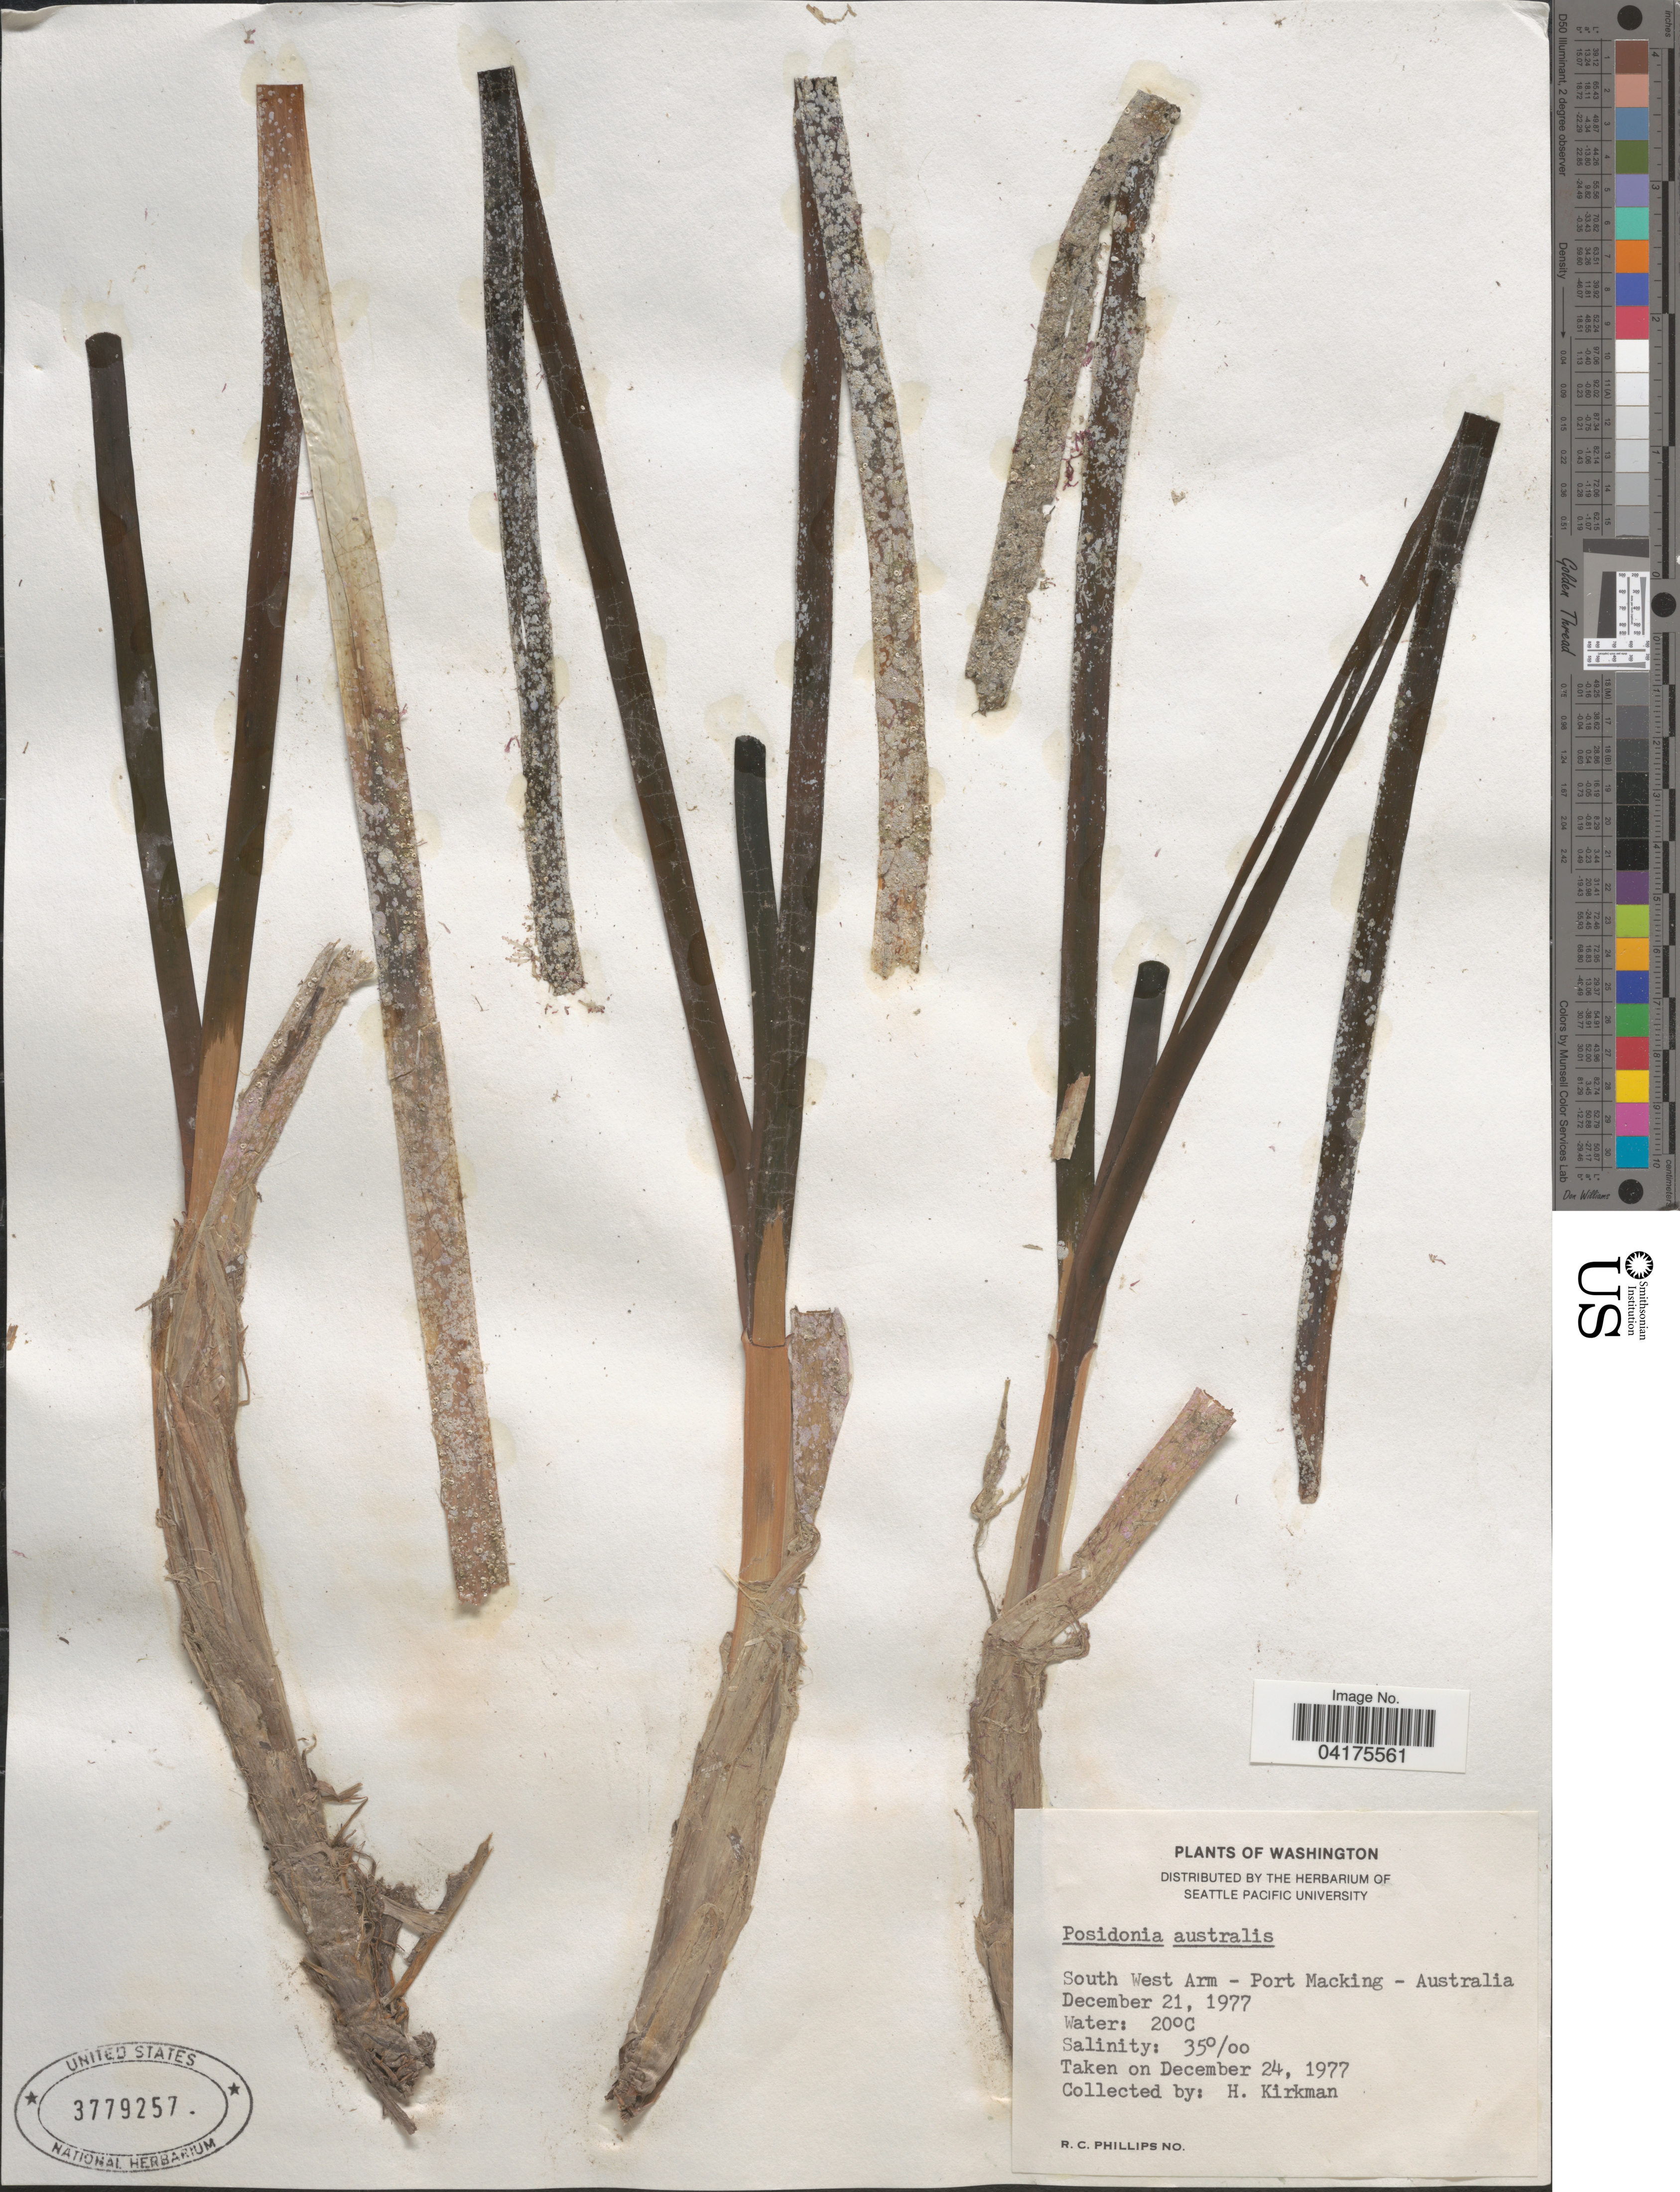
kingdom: Plantae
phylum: Tracheophyta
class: Liliopsida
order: Alismatales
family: Posidoniaceae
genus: Posidonia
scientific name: Posidonia australis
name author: Hook. f.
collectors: H. Kirkman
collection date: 1977-12-21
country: Australia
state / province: New South Wales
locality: South West Arm - Port Macking [= Port Hacking].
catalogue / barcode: US 3779257